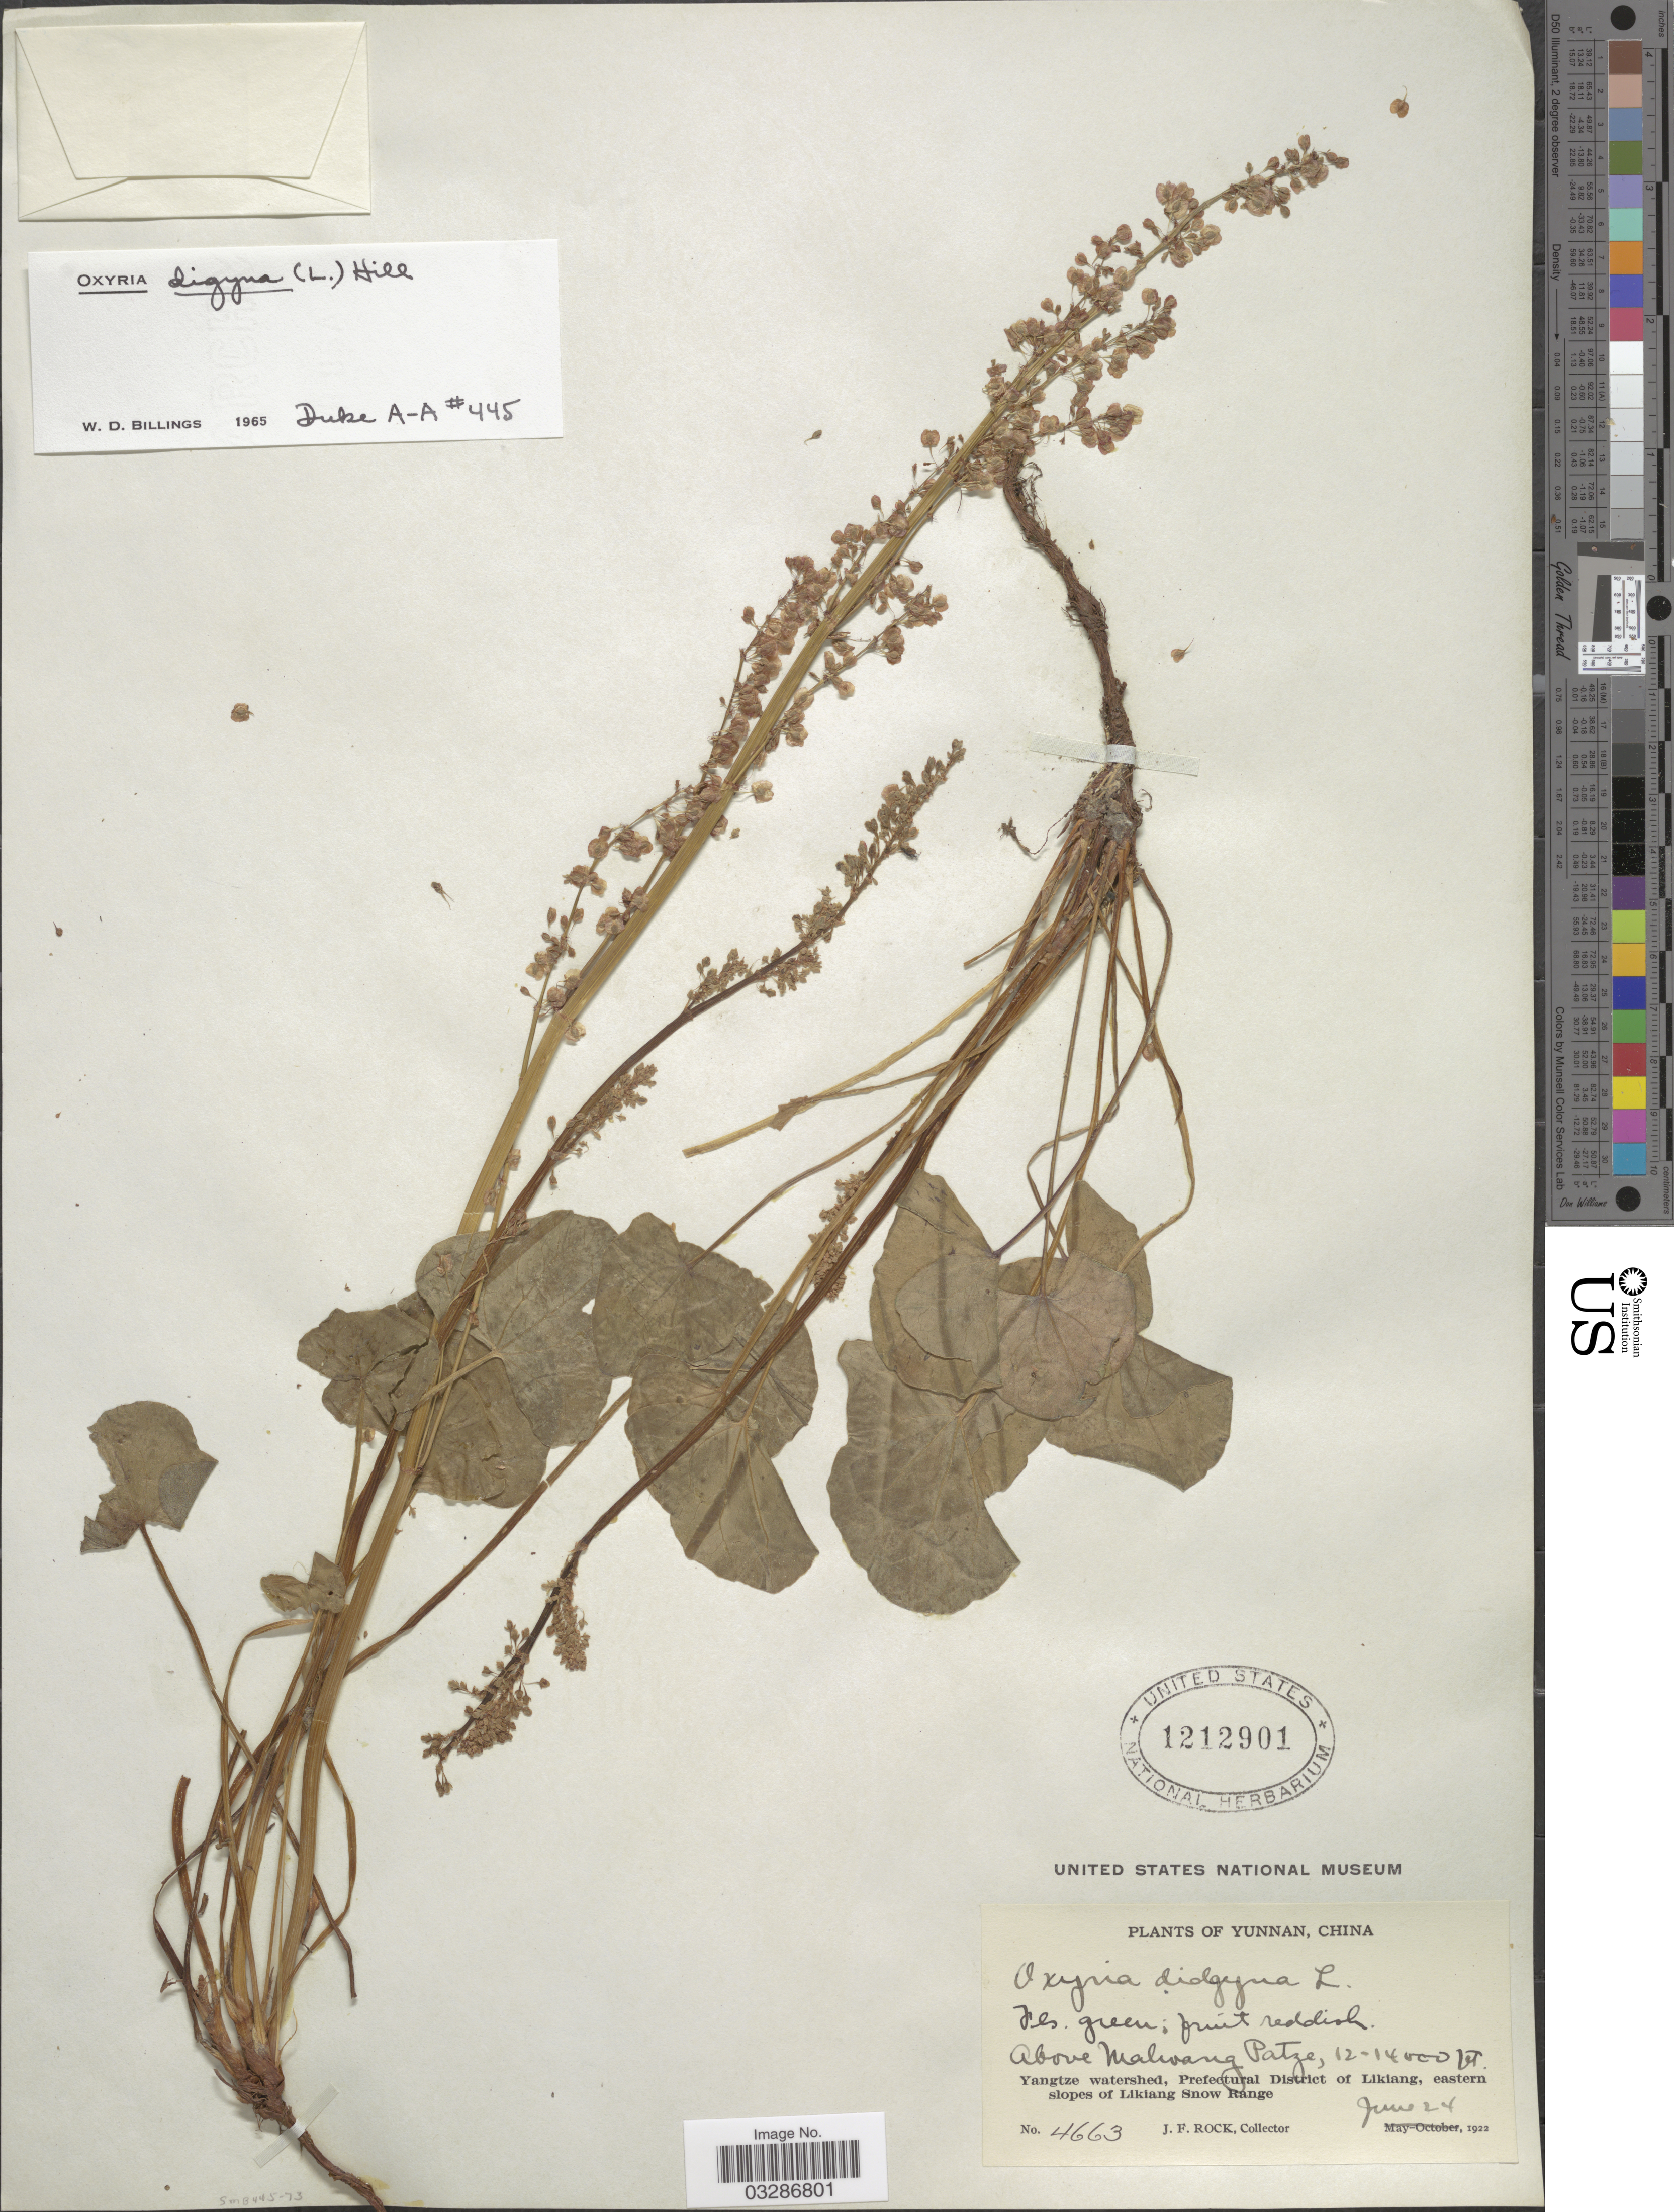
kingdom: Plantae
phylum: Tracheophyta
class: Magnoliopsida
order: Caryophyllales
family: Polygonaceae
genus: Oxyria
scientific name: Oxyria digyna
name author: (L.) Hill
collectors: J. Rock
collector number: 4663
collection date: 1922-06-24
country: China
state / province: Yunnan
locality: Above Malwang Patze. Yangtze watershed, Prefectural District of Likiang, eastern slopes of Likiang Snow Range.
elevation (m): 3658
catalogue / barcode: US 1212901